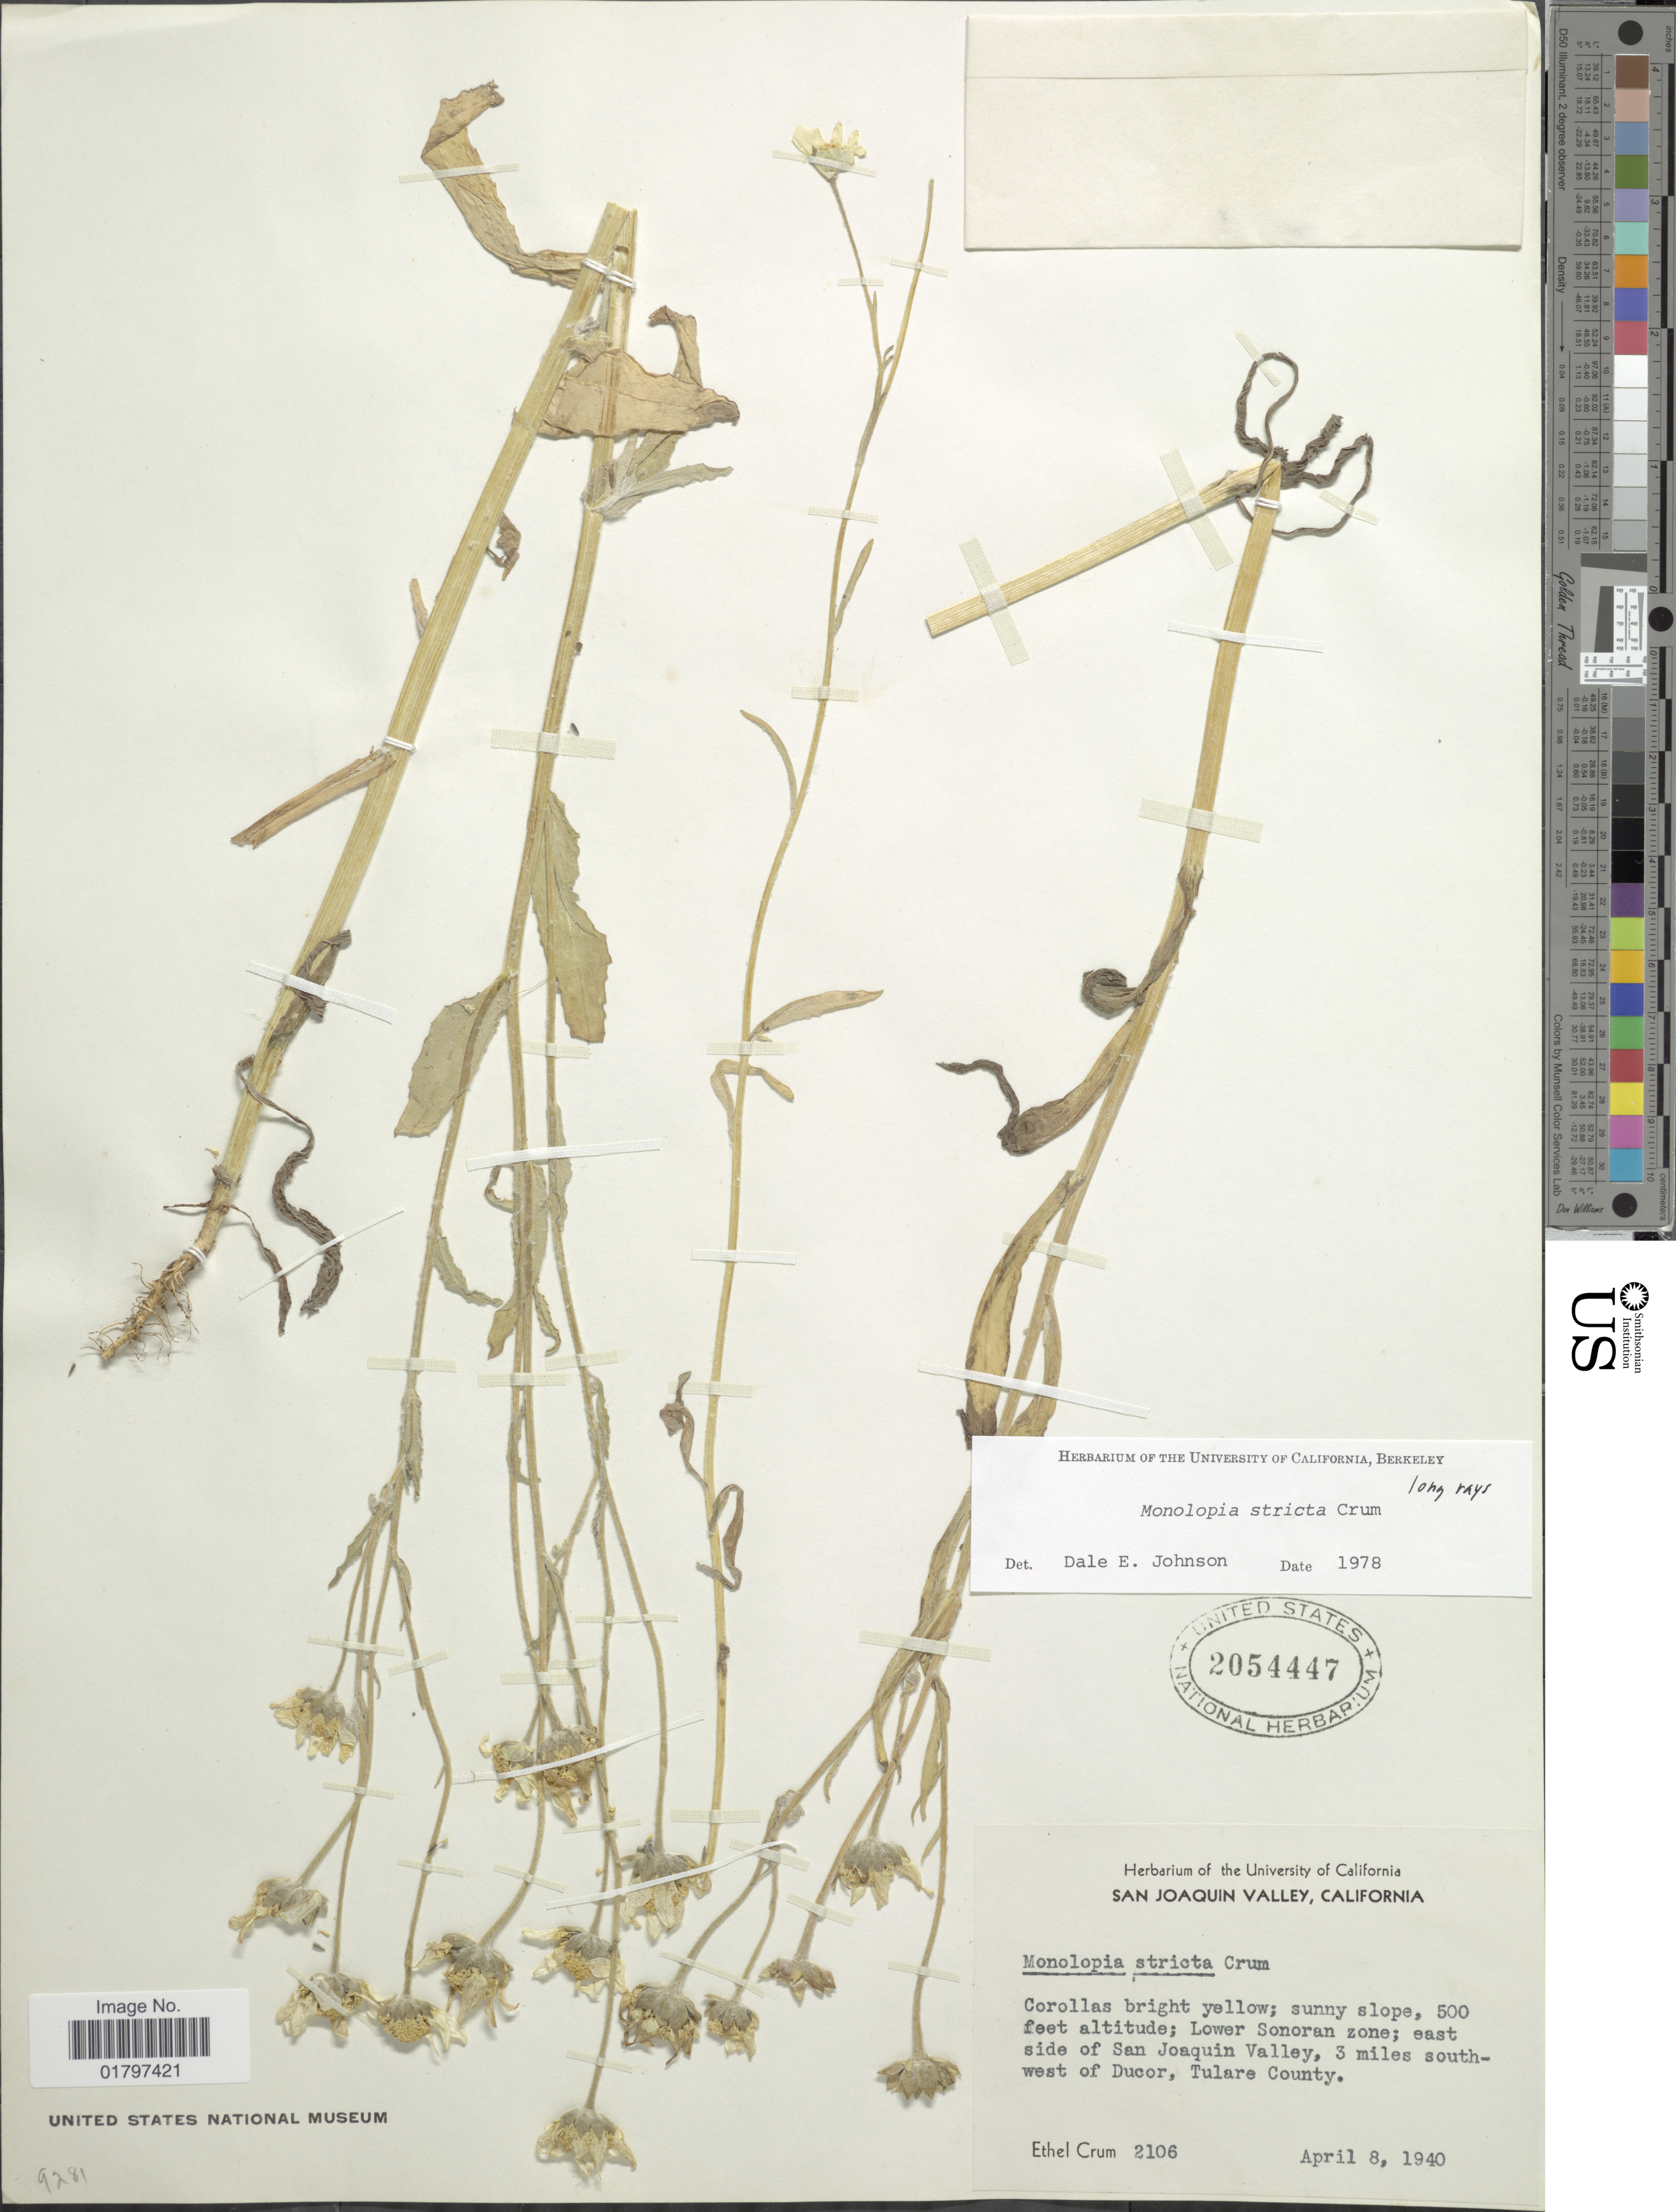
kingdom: Plantae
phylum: Tracheophyta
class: Magnoliopsida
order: Asterales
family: Asteraceae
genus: Monolopia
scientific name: Monolopia stricta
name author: Crum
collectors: E. K. Crum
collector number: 2106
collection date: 1940-04-08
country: United States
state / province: California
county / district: Tulare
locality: San Joaquin Valley. Lower Sonoran zone; east side of San Joaquin Valley, 3 miles south-west of Ducor, Tulare County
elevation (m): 152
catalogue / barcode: US 2054447